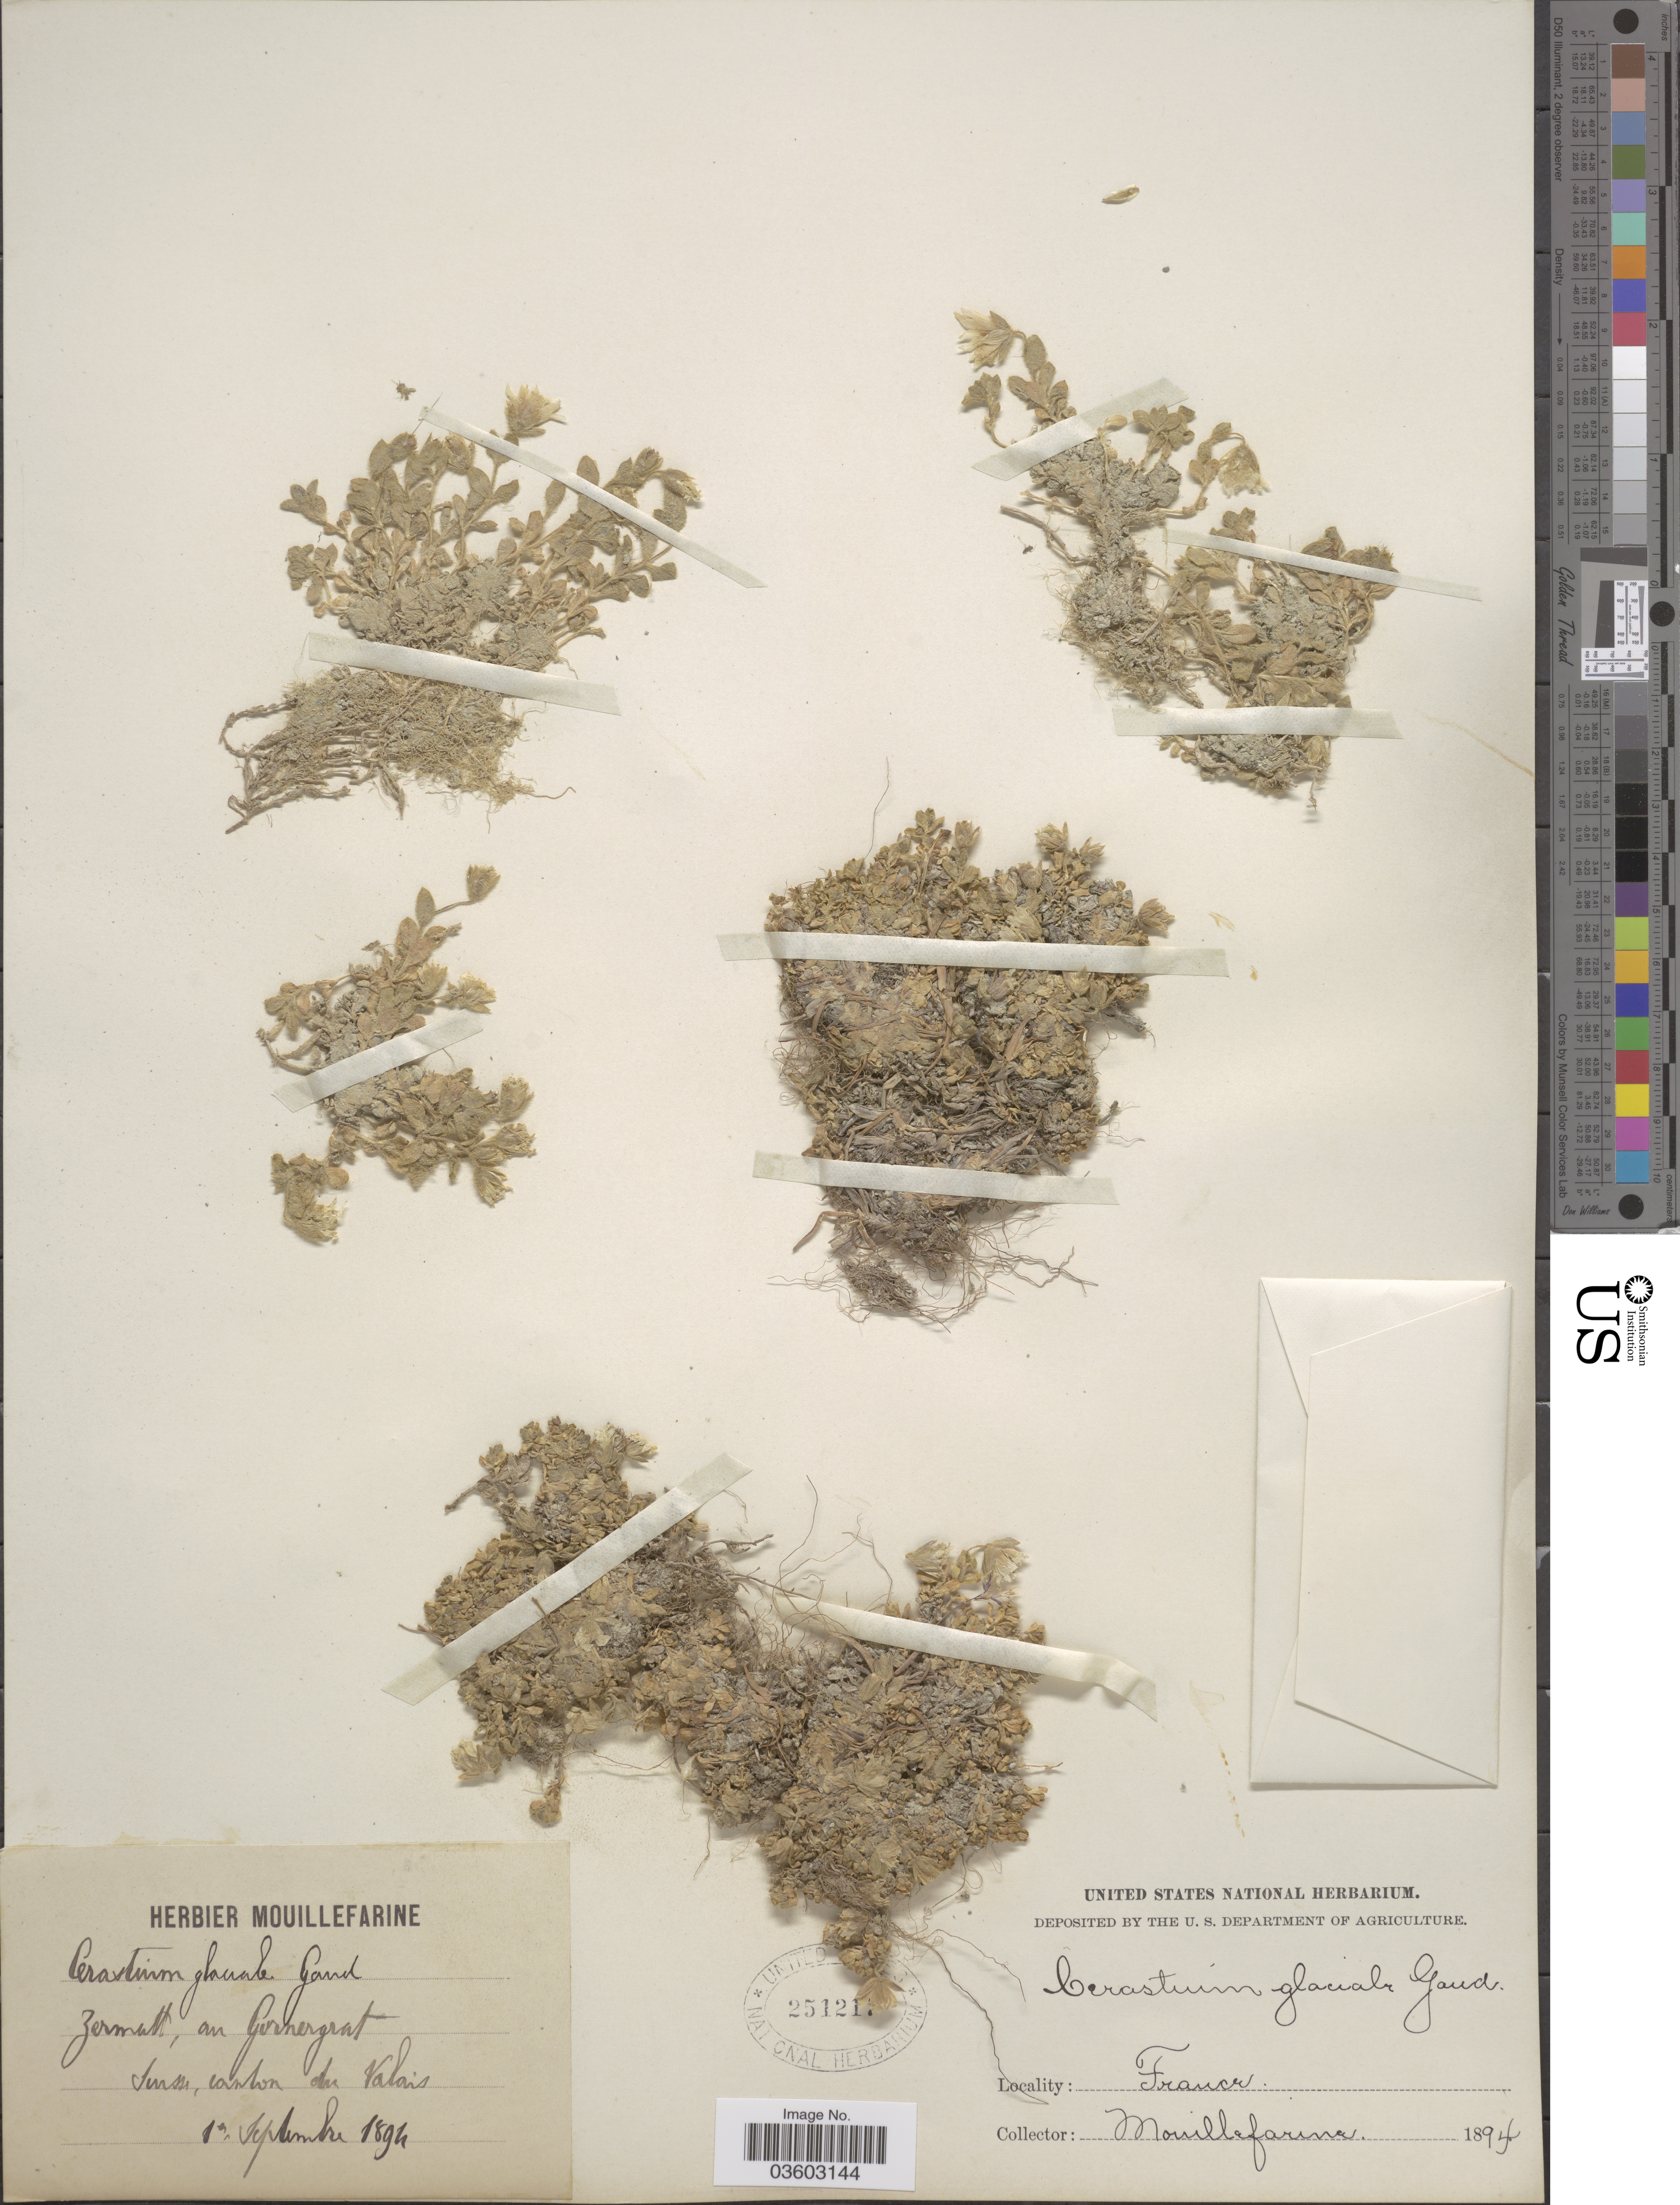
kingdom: Plantae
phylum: Tracheophyta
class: Magnoliopsida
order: Caryophyllales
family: Caryophyllaceae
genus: Cerastium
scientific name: Cerastium glaciale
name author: Gaudin ex Ser.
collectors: A. Mouillefarine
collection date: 1894-09-01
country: Switzerland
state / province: Valais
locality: Zermatt, au Gornergrat Suisse, canton du Valais. France.